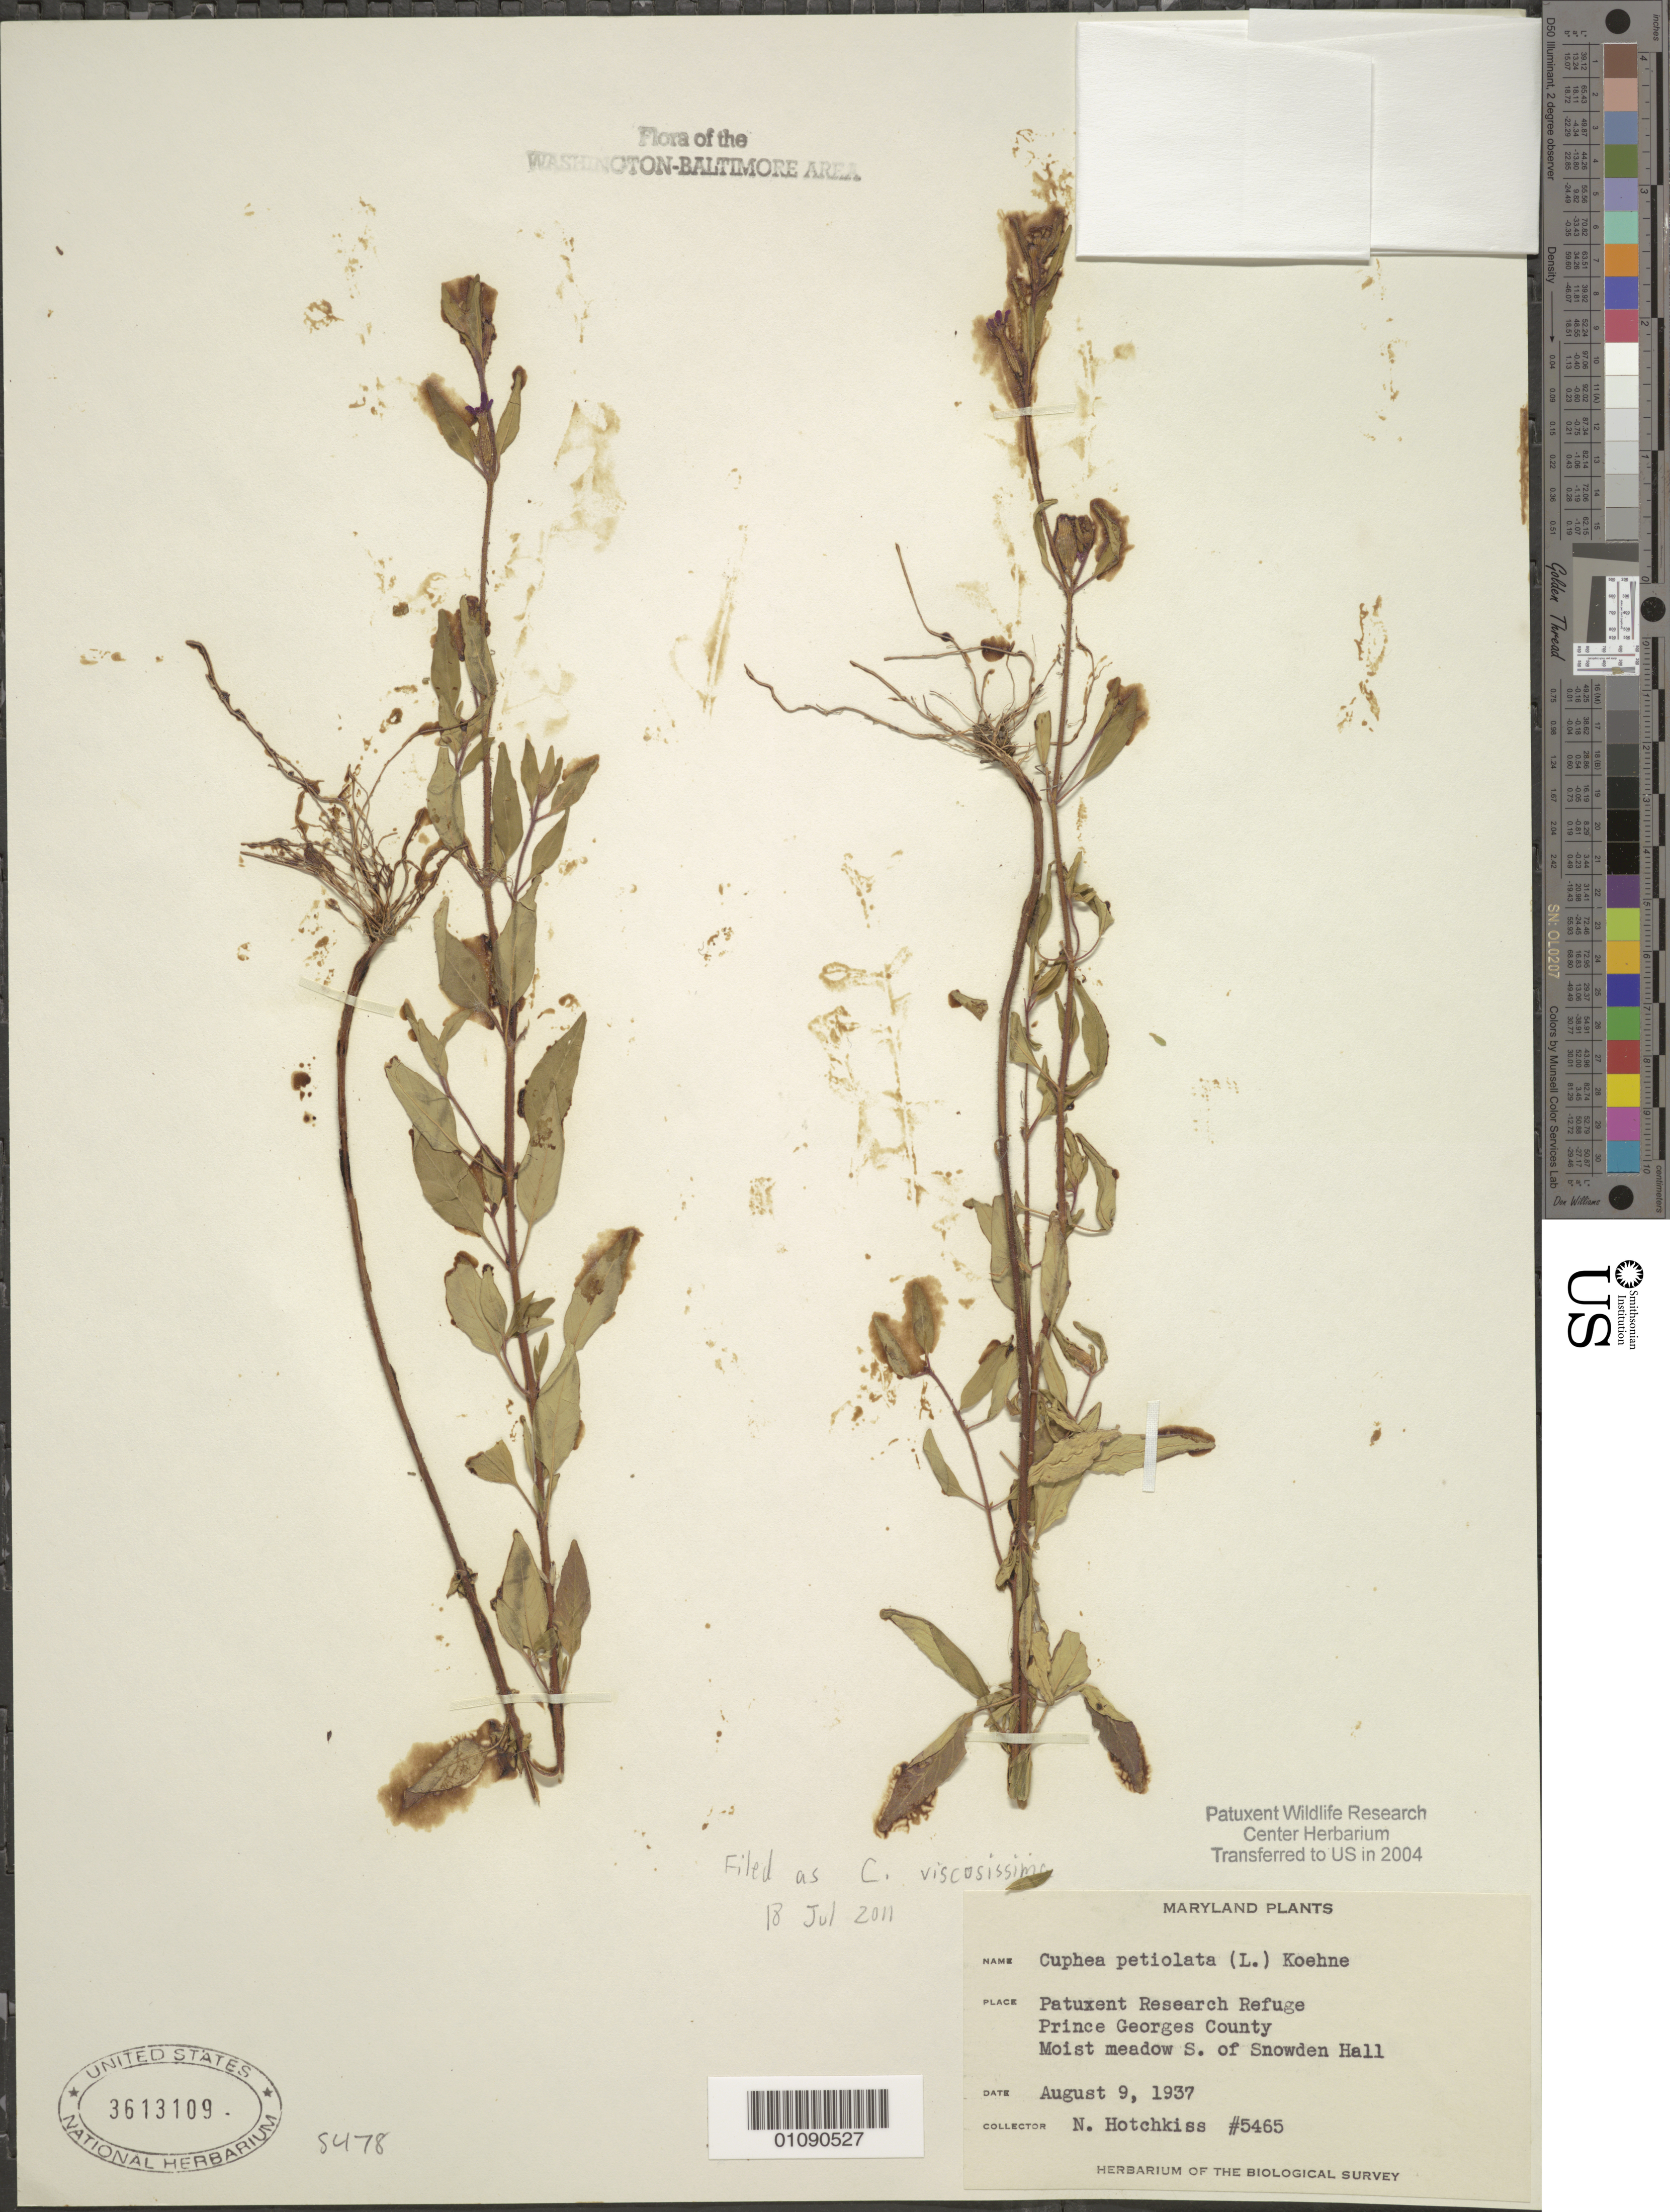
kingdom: Plantae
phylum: Tracheophyta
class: Magnoliopsida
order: Myrtales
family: Lythraceae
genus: Cuphea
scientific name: Cuphea viscosissima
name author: Jacq.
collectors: N. Hotchkiss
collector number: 5465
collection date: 1937-08-09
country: United States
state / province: Maryland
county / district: Prince George's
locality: S. of Snowden Hall. Patuxent Wildlife Refuge.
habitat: Moist meadow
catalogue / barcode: US 3613109